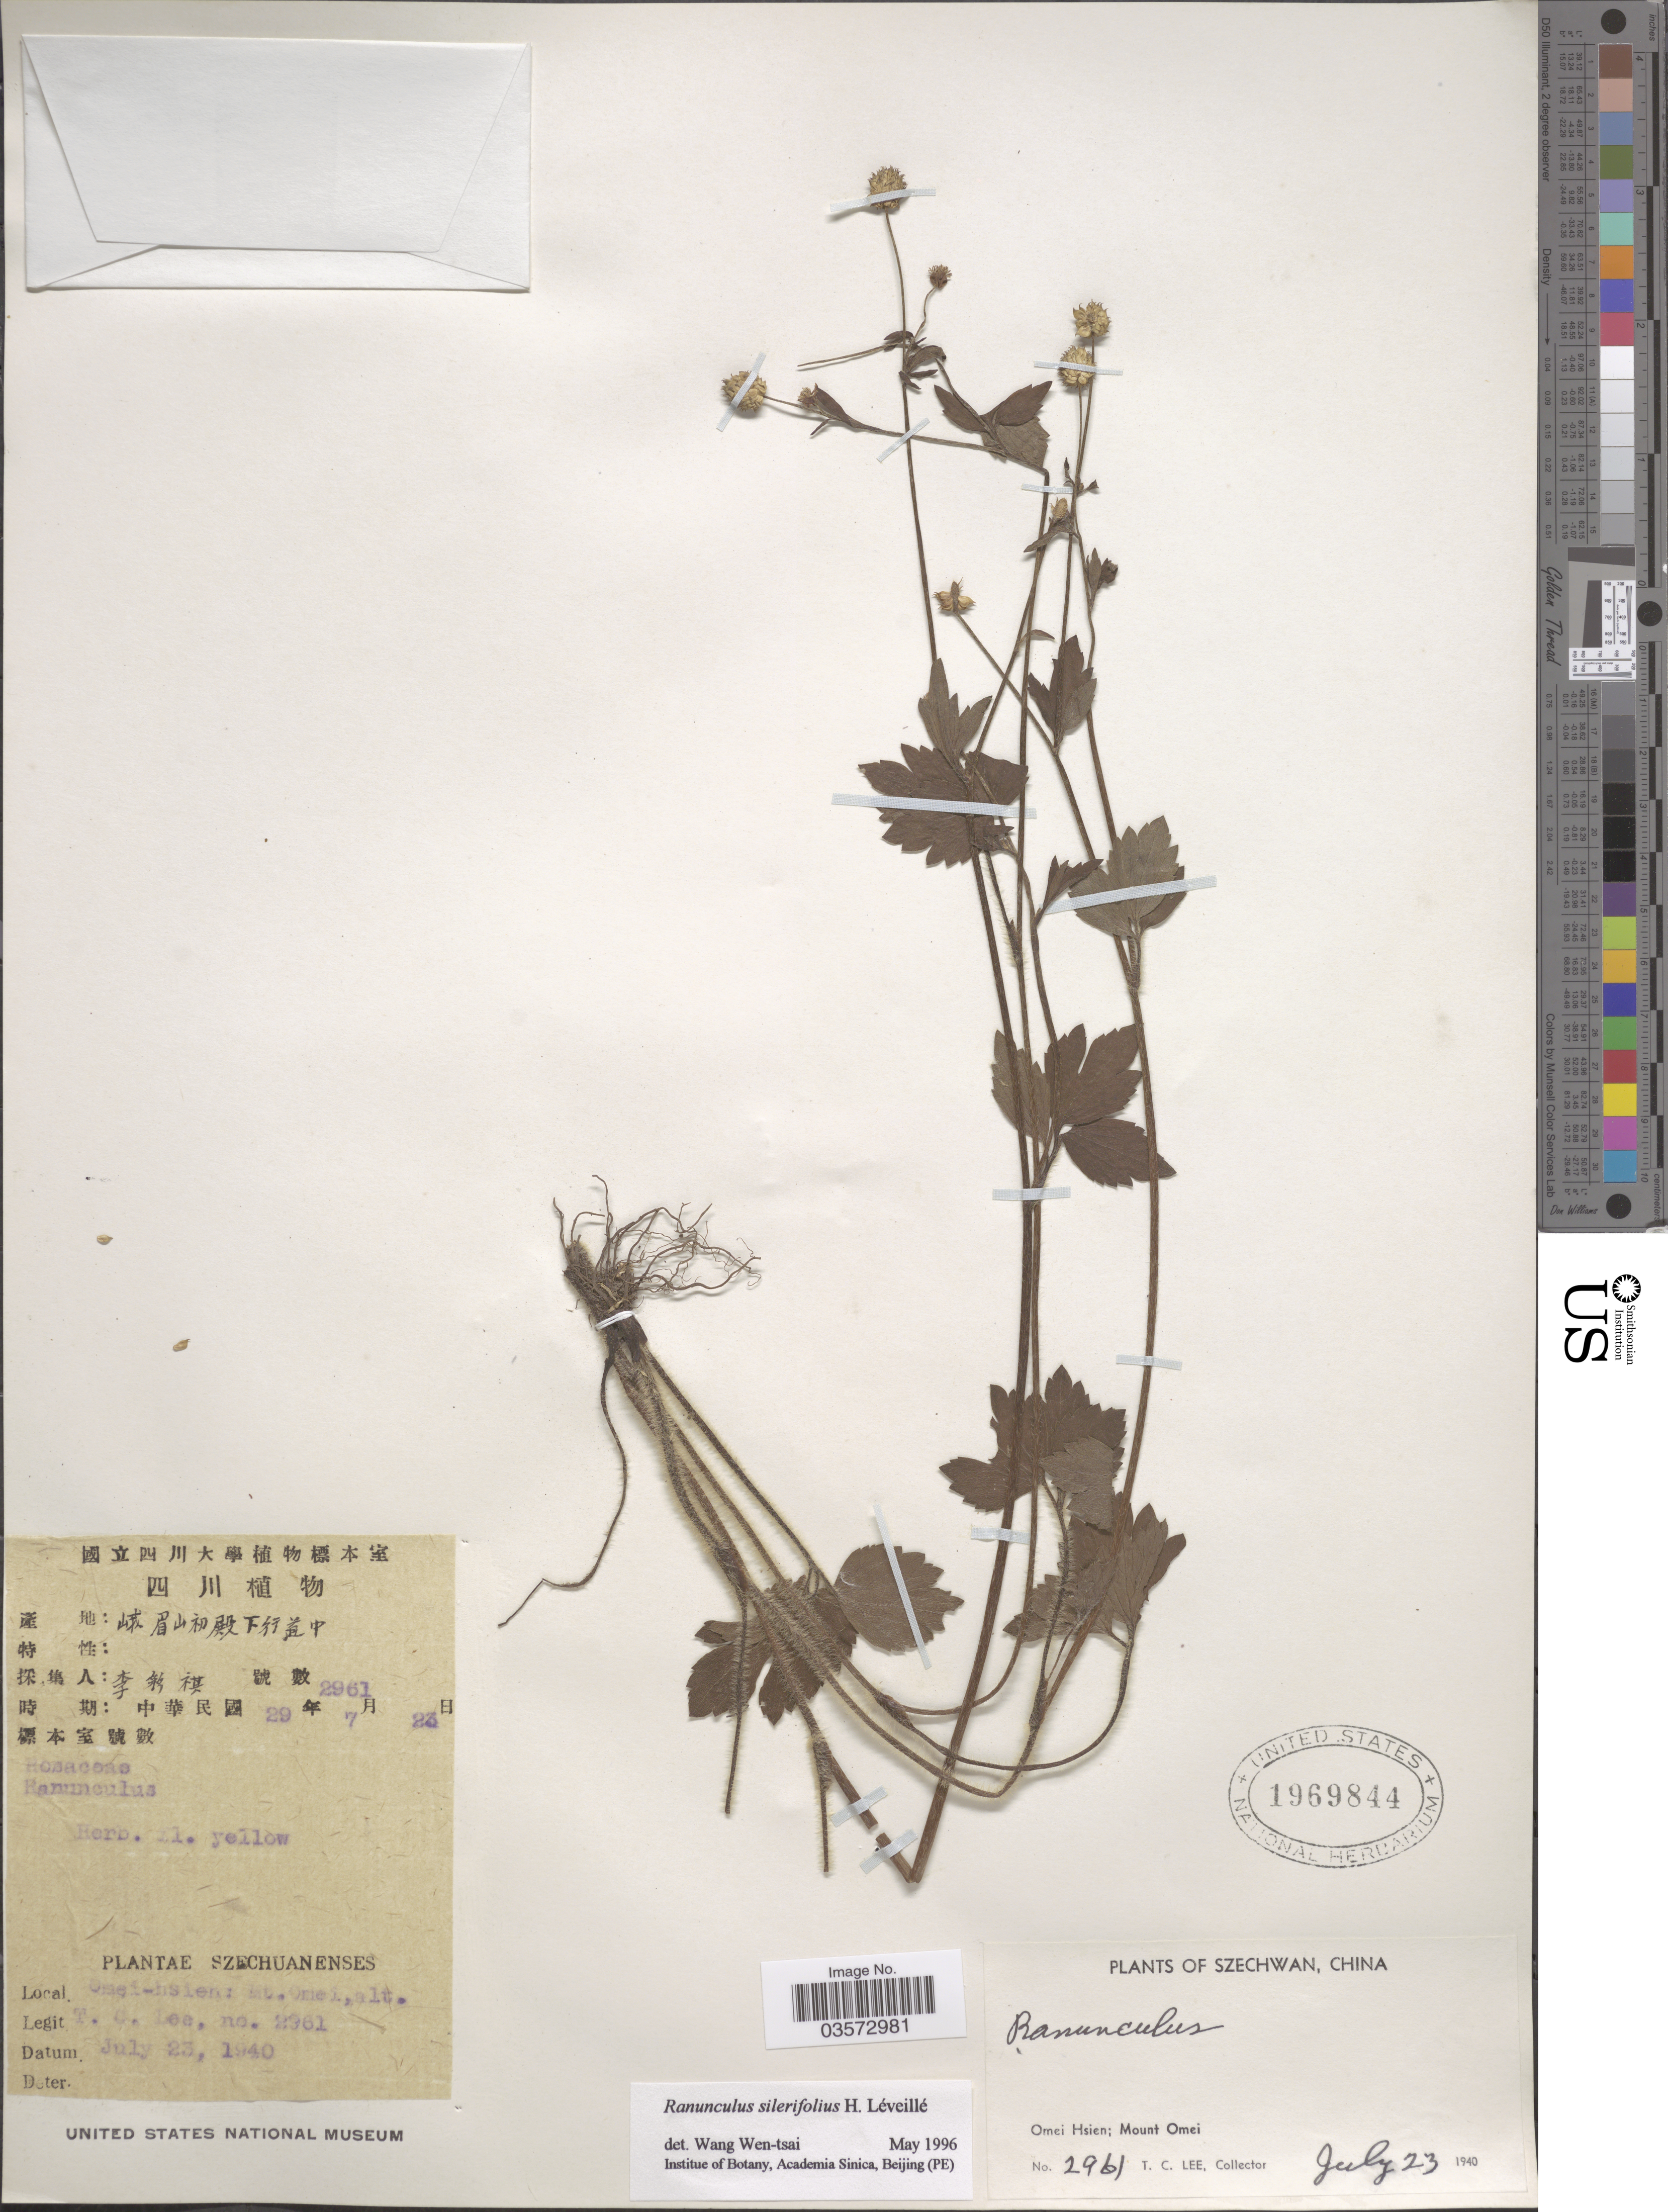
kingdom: Plantae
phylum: Tracheophyta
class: Magnoliopsida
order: Ranunculales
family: Ranunculaceae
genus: Ranunculus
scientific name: Ranunculus silerifolius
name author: H. Lév.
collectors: T. Lee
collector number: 2961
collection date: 1940-07-23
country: China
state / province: Sichuan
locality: Szechwan. Omei Hsien; Mount Omei.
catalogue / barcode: US 1969844